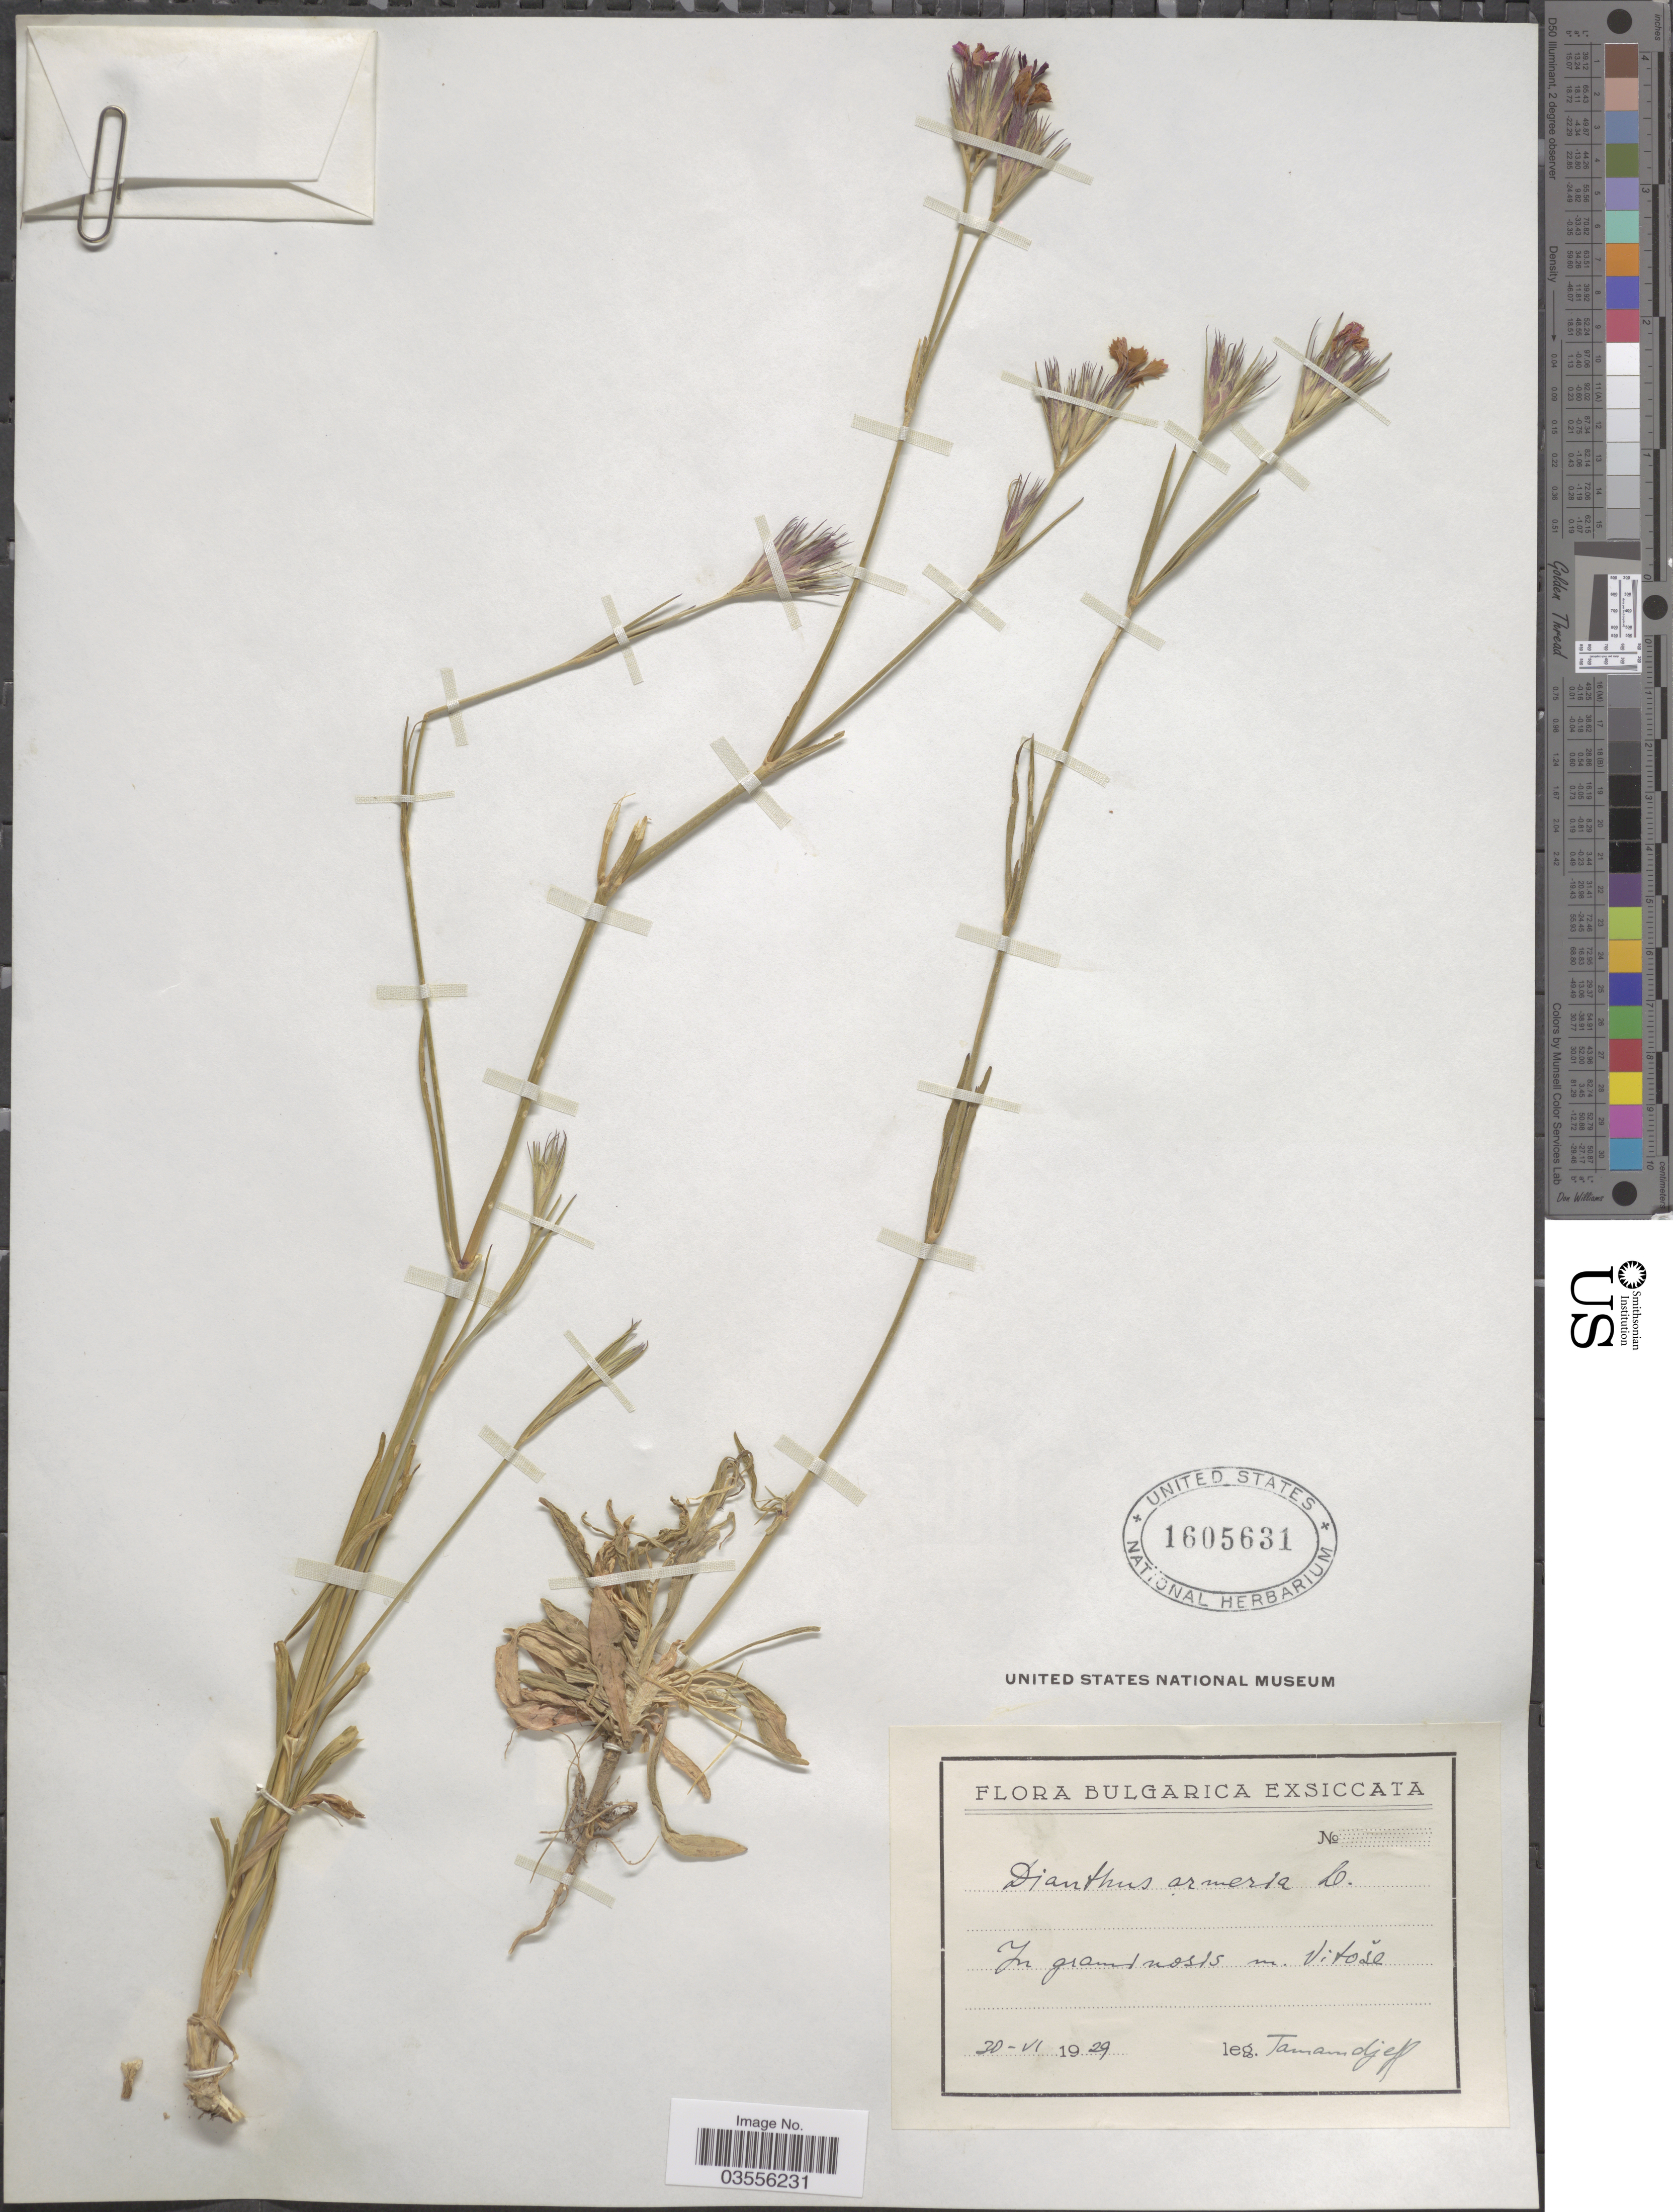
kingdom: Plantae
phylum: Tracheophyta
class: Magnoliopsida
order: Caryophyllales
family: Caryophyllaceae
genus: Dianthus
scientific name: Dianthus arenarius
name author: L.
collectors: -. Tamandjeff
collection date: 1929-06-30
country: Bulgaria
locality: M. Vitoše.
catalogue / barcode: US 1605631